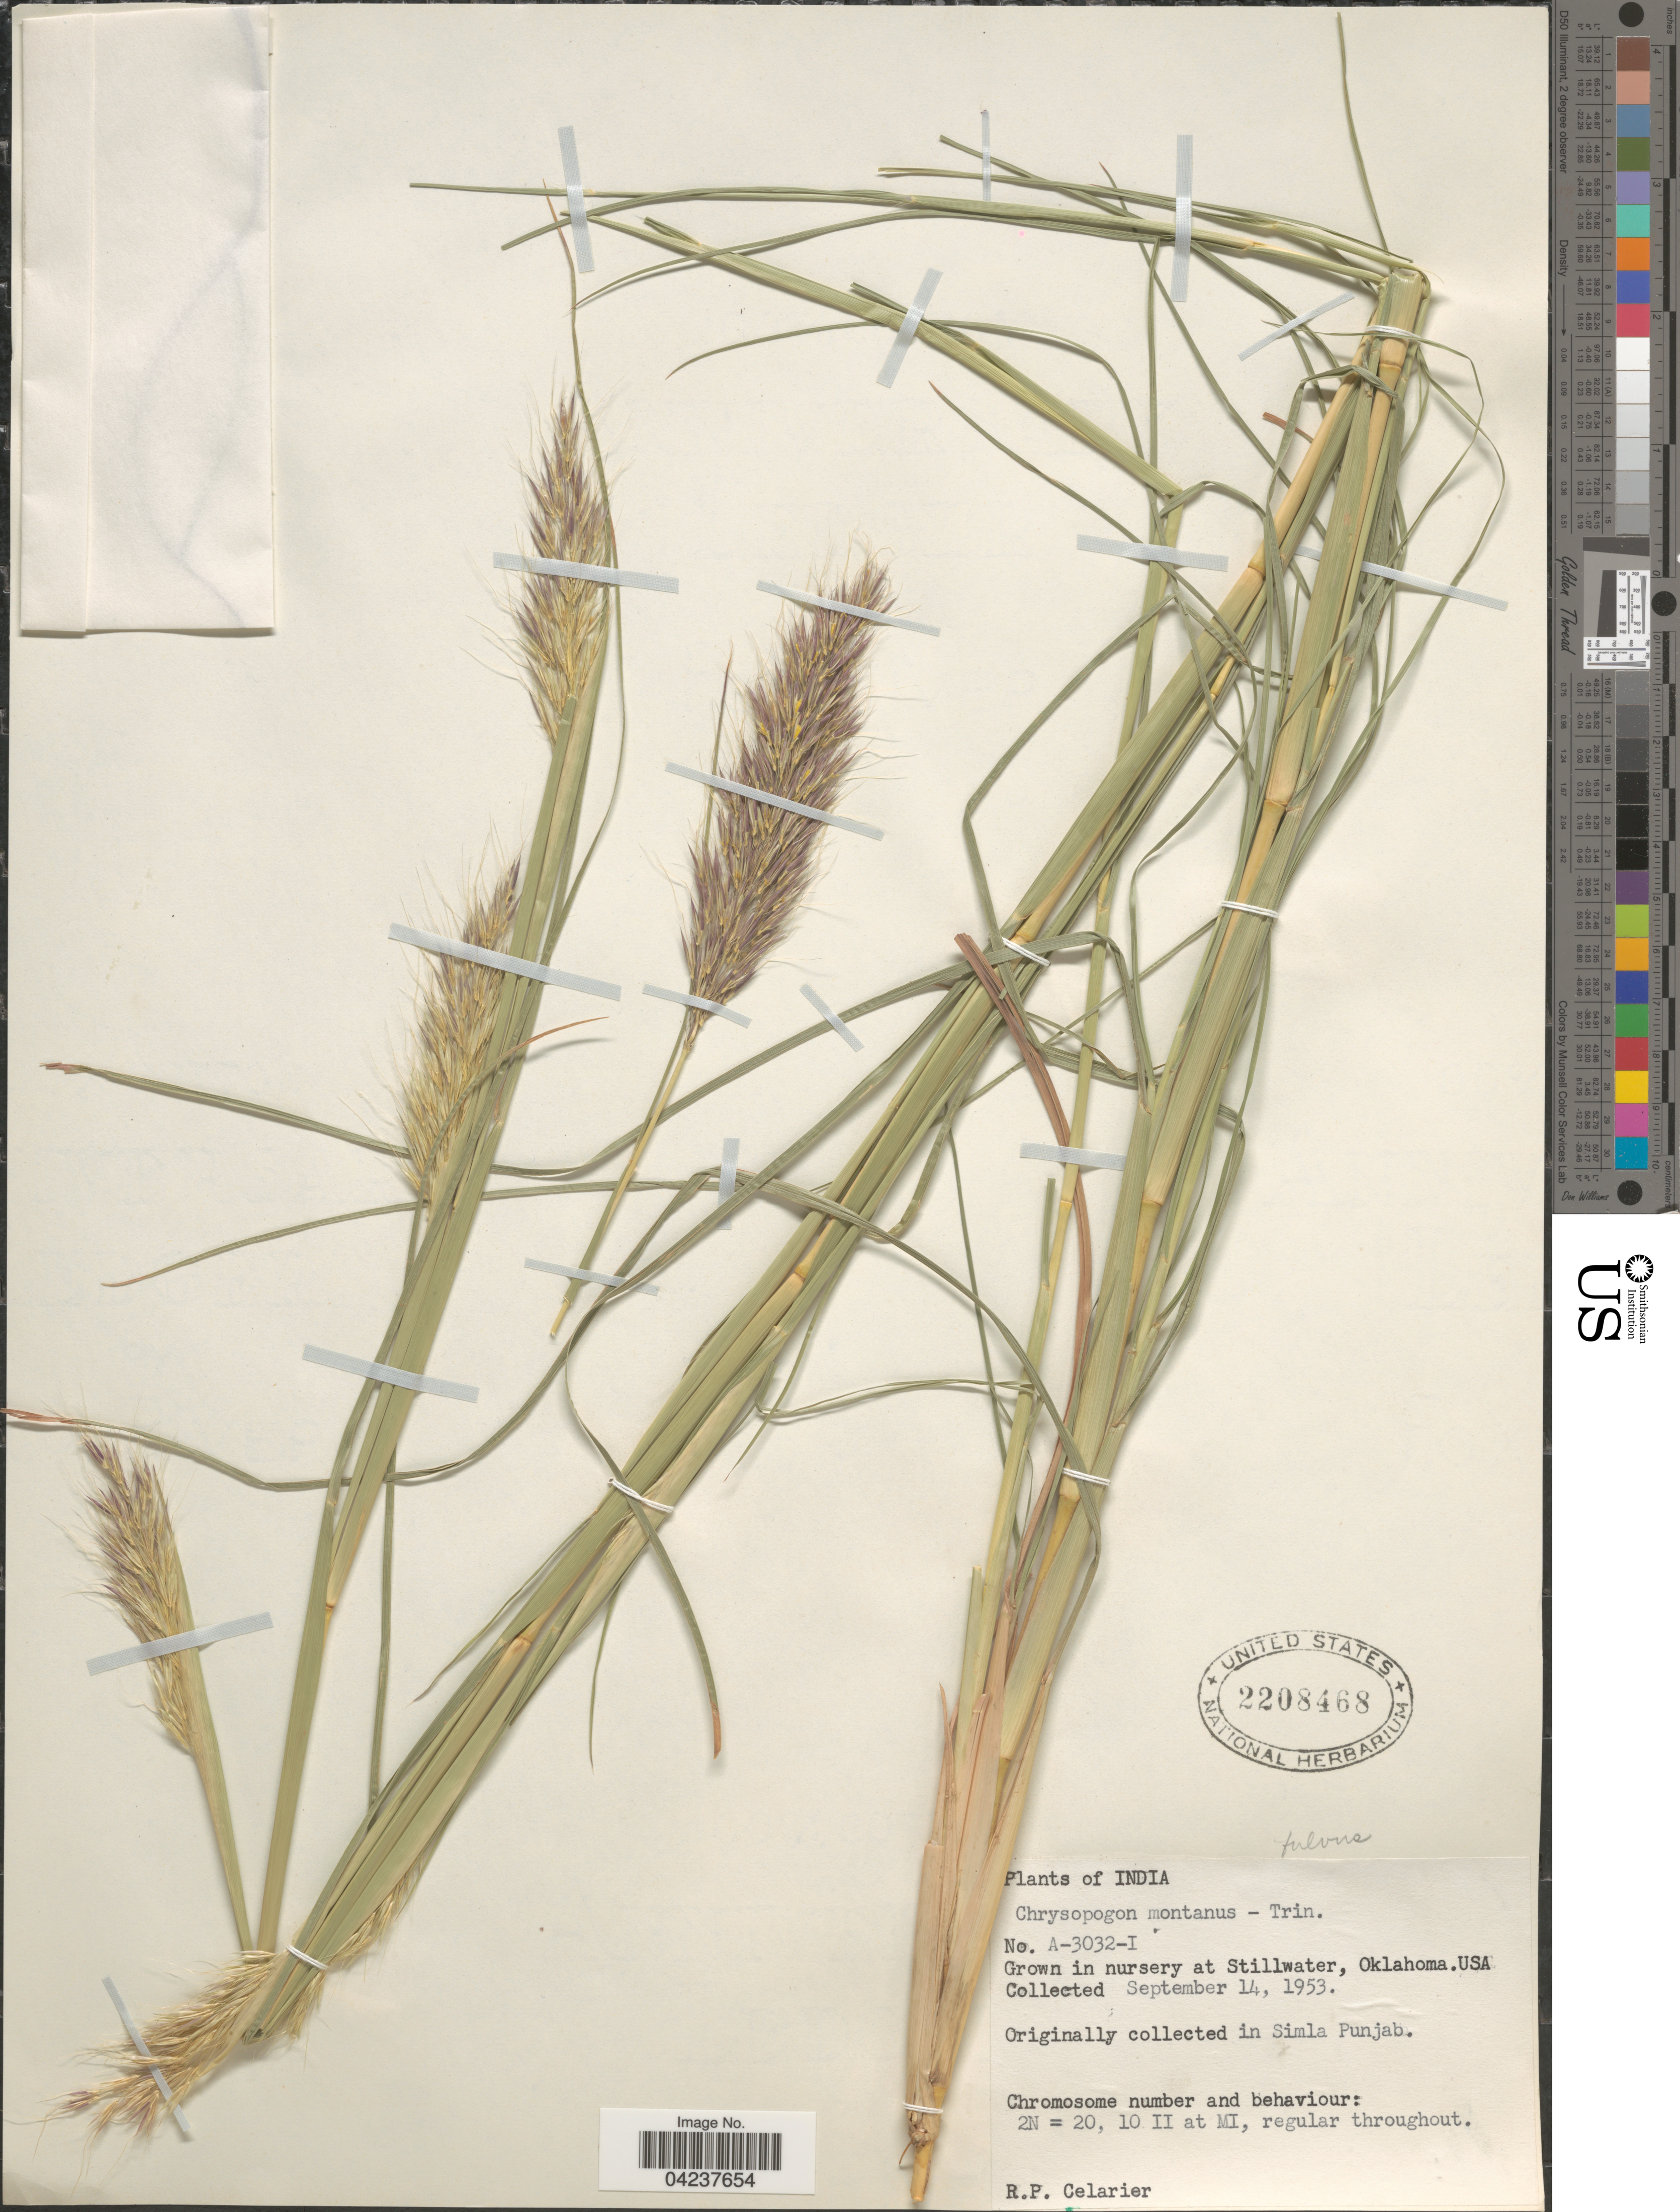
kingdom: Plantae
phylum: Tracheophyta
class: Liliopsida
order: Poales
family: Poaceae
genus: Chrysopogon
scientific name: Chrysopogon fulvus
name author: (Spreng.) Chiov.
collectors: R. Celarier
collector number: A-3032-I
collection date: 1953-09-14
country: United States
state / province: Oklahoma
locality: In nursery at Stillwater.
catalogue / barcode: US 2208468